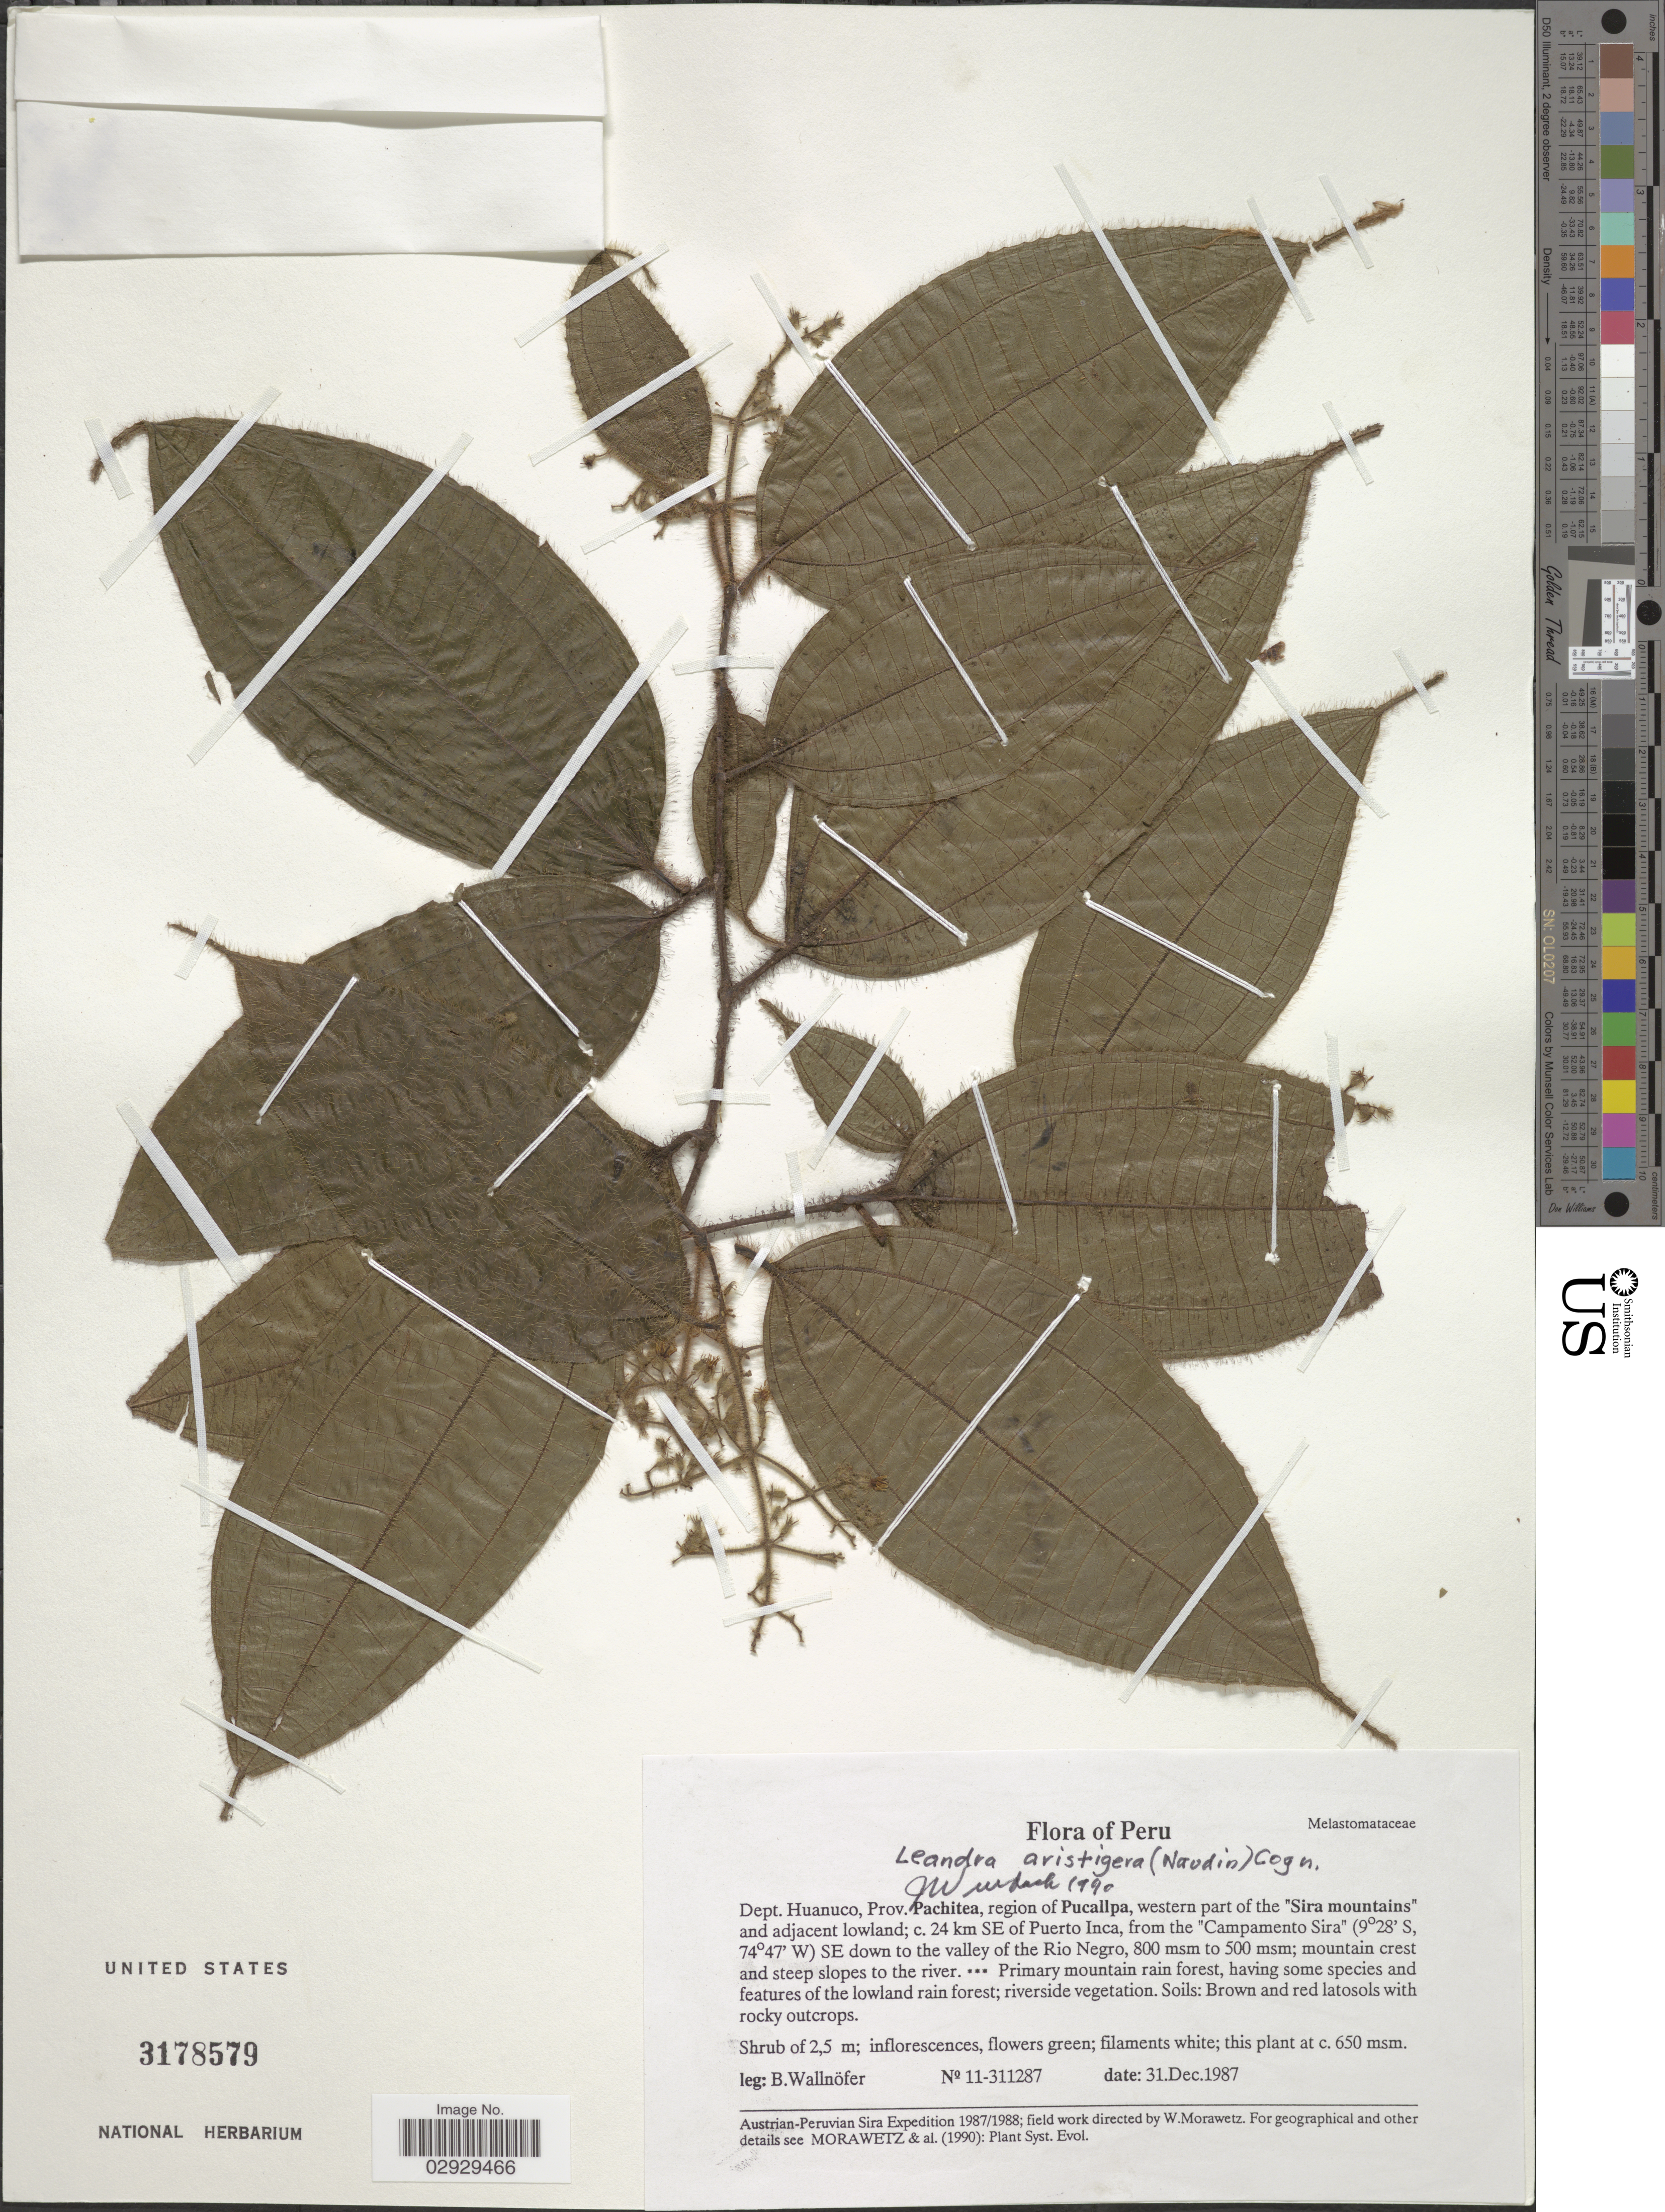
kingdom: Plantae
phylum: Tracheophyta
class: Magnoliopsida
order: Myrtales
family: Melastomataceae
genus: Leandra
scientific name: Leandra aristigera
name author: (Naudin) Cogn.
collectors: B. Wallnöfer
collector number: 11-311287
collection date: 1987-12-31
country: Peru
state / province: Huánuco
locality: Dept. Huanuco, Prov. Pachitea, region of Pucallpa, western part of the "Sira mountains" and adjacent lowland; c. 24 km SE of Puerto Inca, from the "Campamento Sira" SE down to the valley of the Rio Negro, mountain crest and steep slopes to the river.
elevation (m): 500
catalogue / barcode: US 3178579